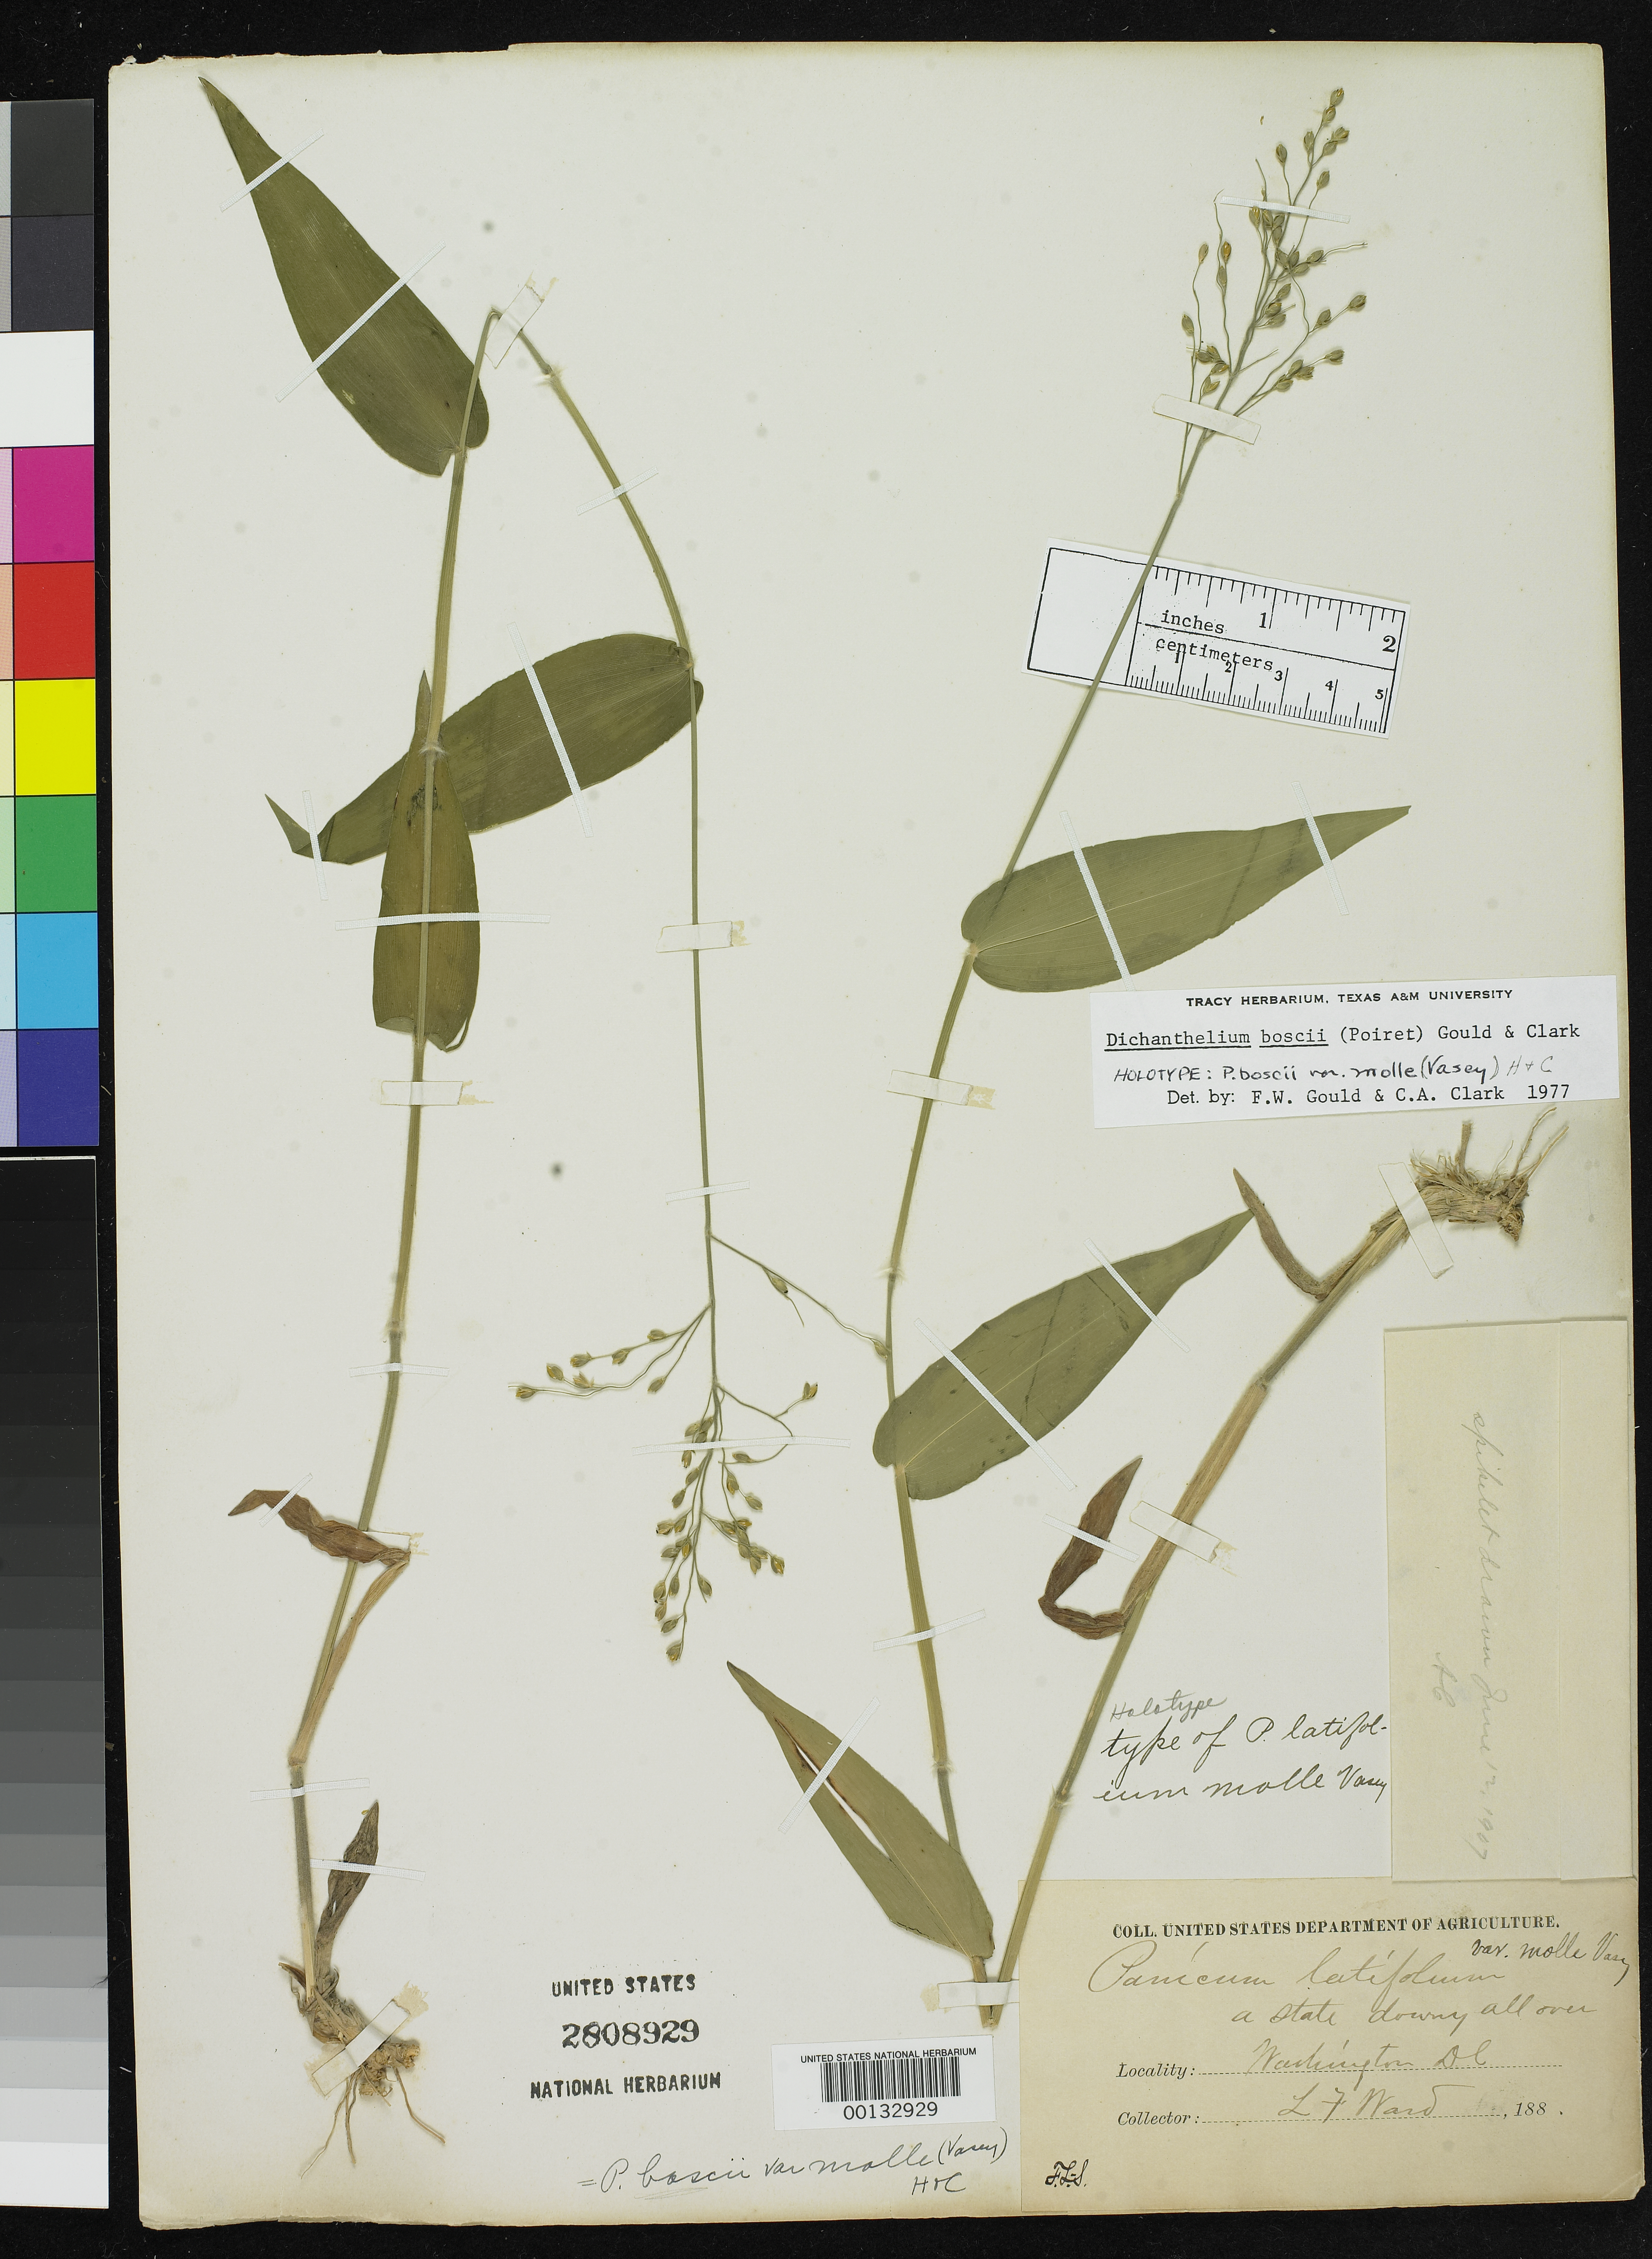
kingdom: Plantae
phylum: Tracheophyta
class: Liliopsida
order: Poales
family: Poaceae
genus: Panicum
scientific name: Panicum latifolium var. molle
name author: Vasey ex Ward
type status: Holotype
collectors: L. F. Ward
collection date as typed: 1880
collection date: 1880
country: United States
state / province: District of Columbia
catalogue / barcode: US 2808929